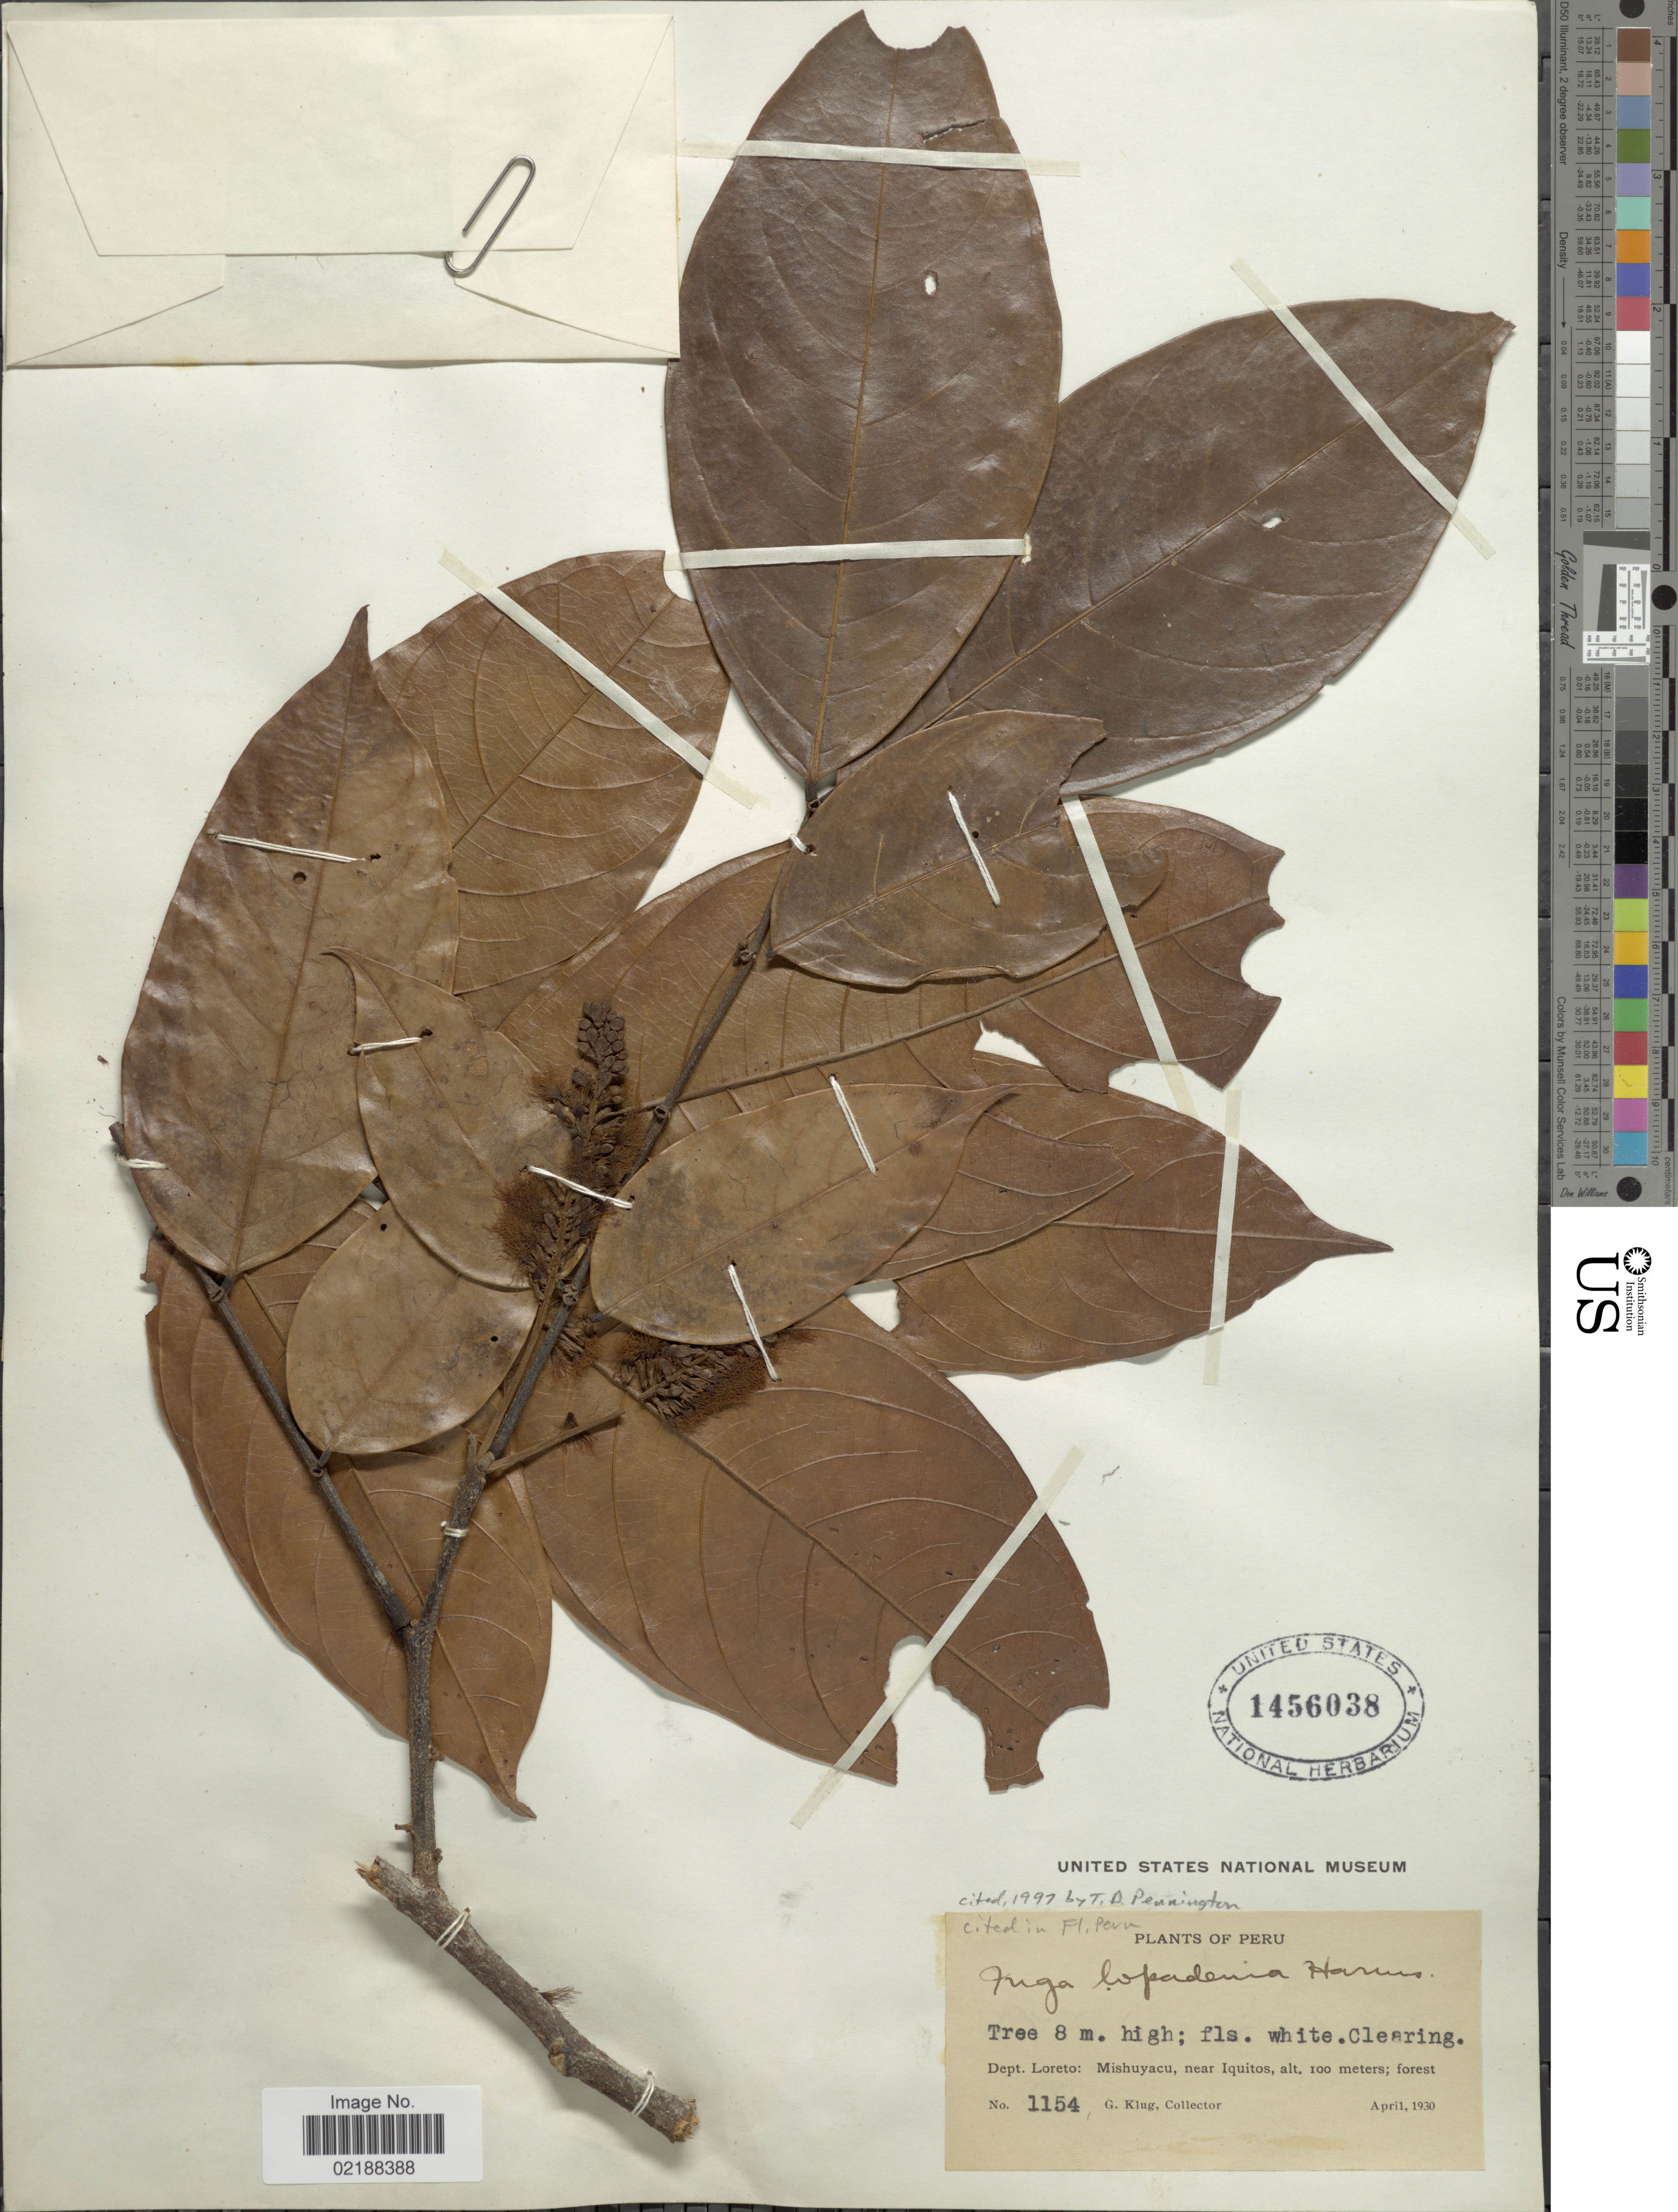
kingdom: Plantae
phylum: Tracheophyta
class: Magnoliopsida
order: Fabales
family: Fabaceae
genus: Inga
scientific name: Inga lopadadenia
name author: Harms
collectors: G. Klug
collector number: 1154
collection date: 1930-04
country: Peru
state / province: Loreto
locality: Mishuyacu, near Iquitos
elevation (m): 100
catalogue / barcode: US 1456038